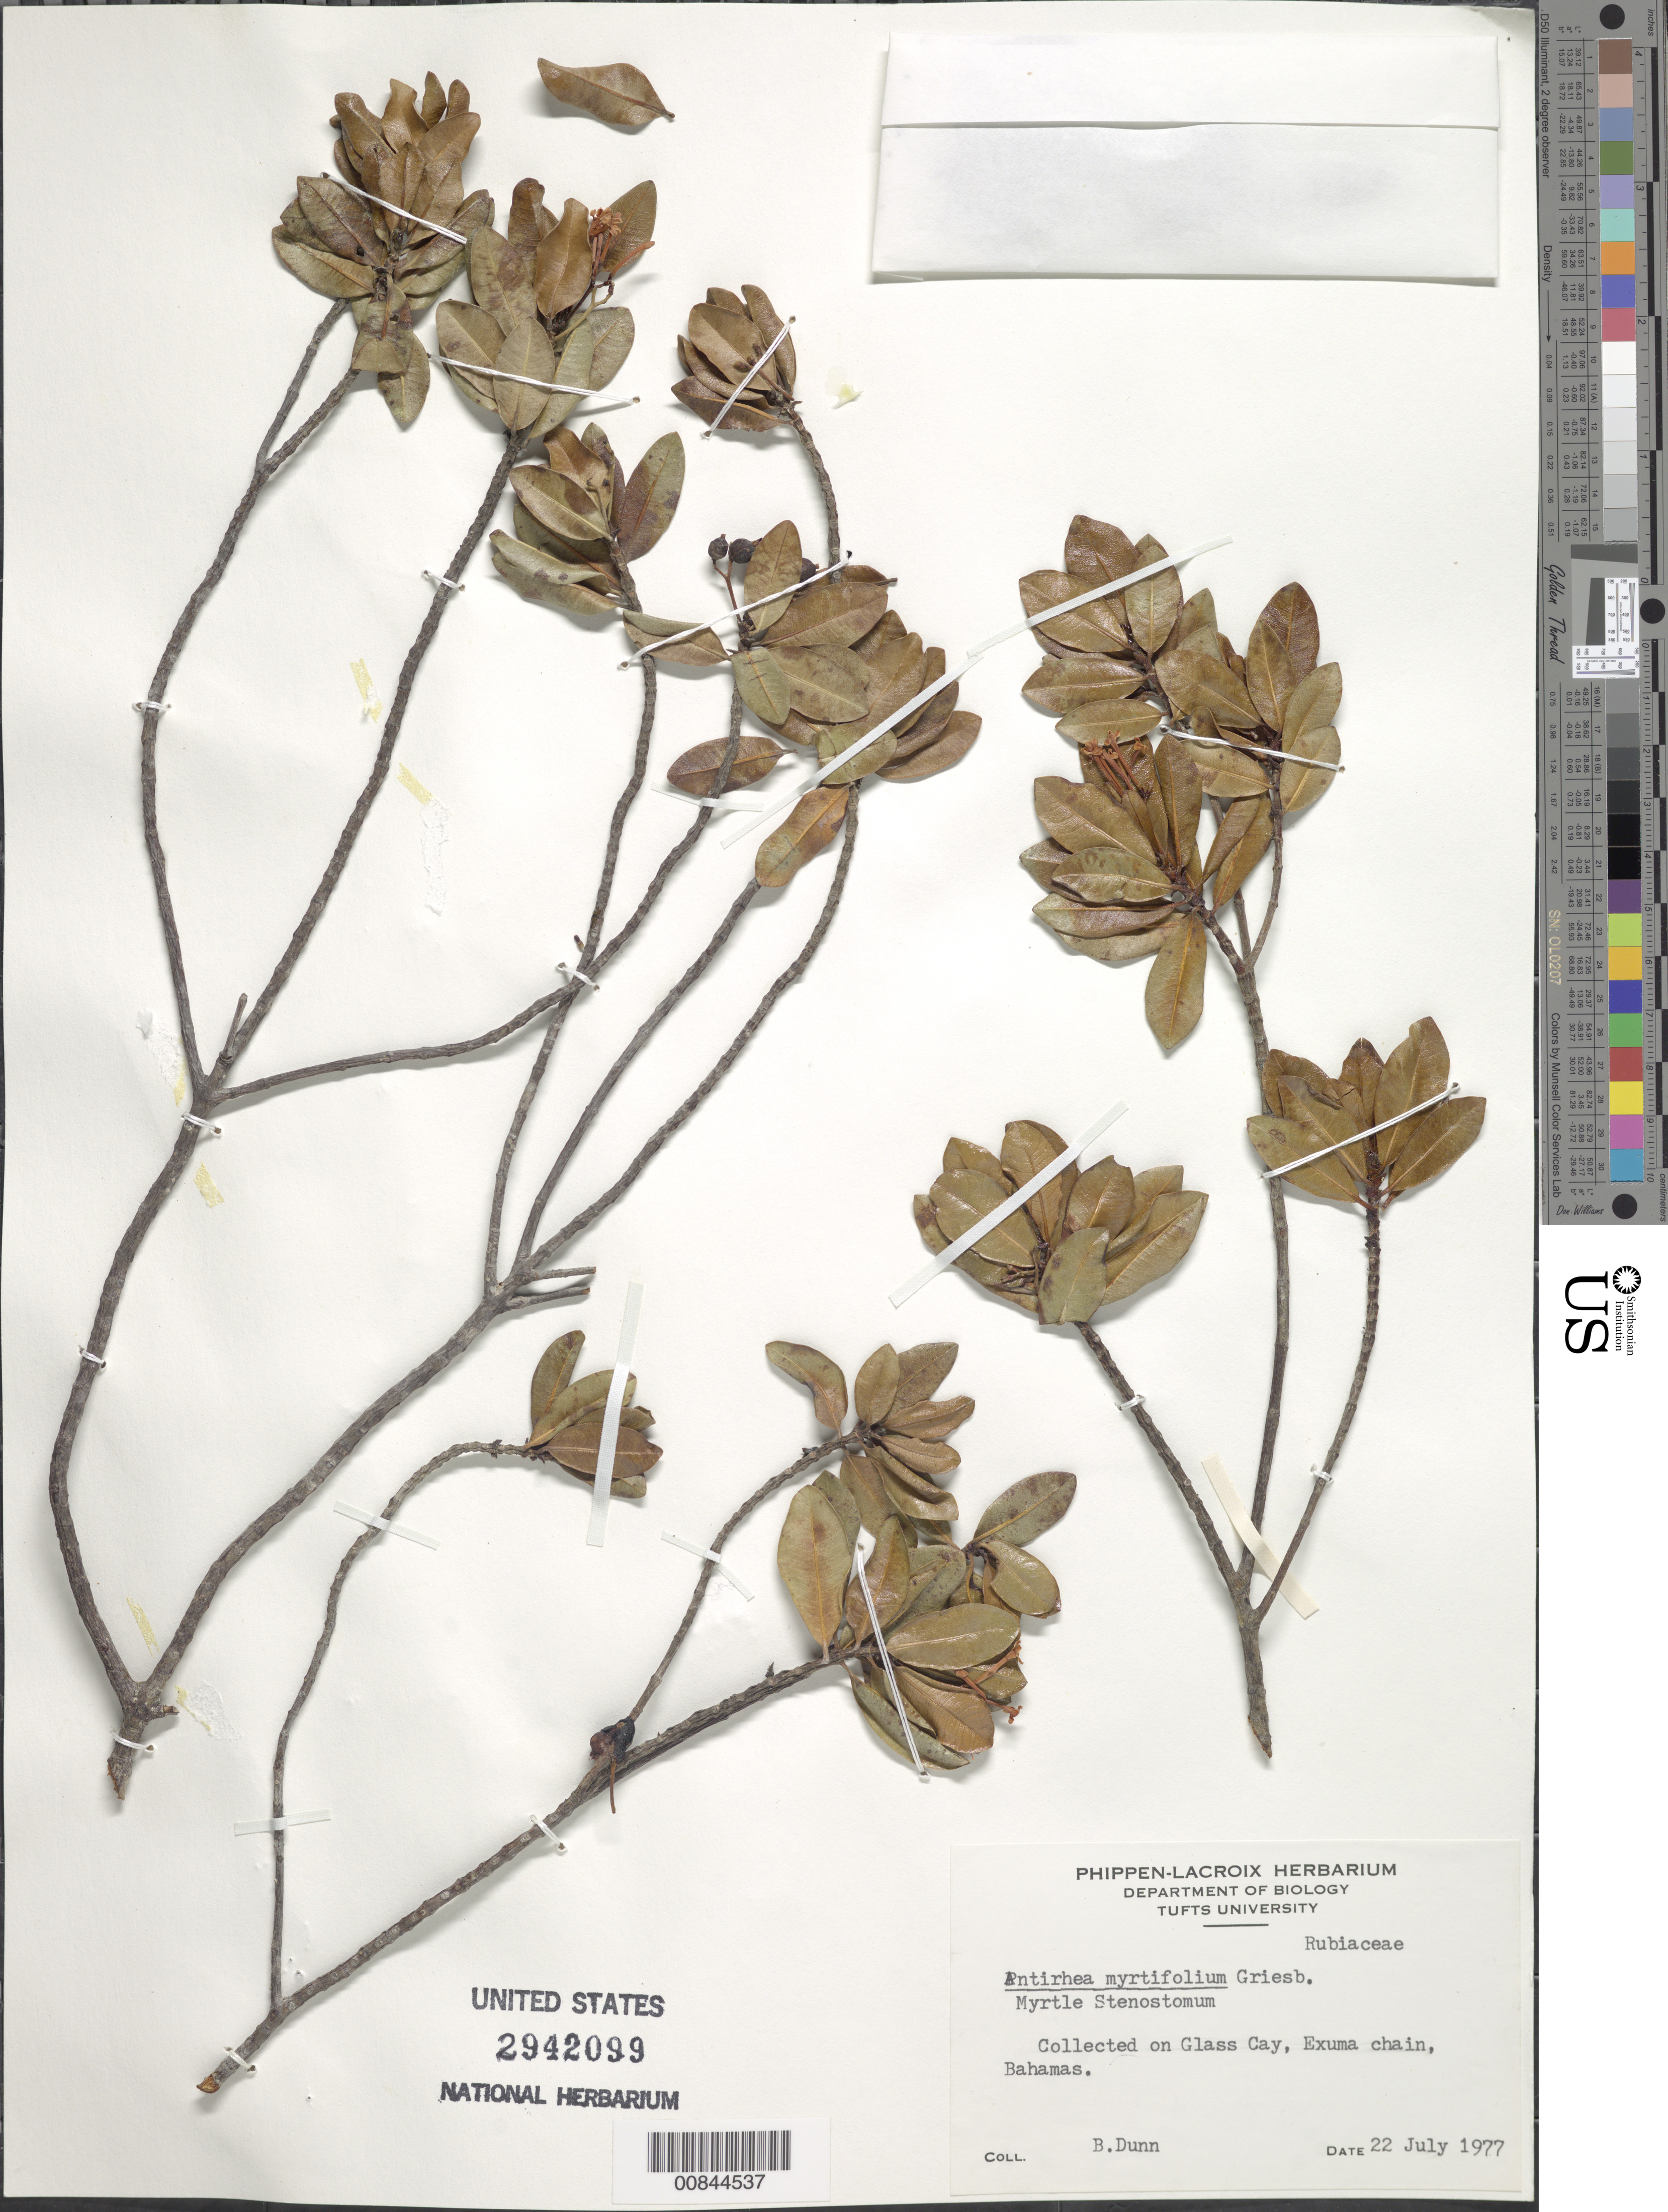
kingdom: Plantae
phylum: Tracheophyta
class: Magnoliopsida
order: Gentianales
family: Rubiaceae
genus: Stenostomum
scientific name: Stenostomum myrtifolium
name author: Griseb.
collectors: B. Dunn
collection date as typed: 22 Jul 1977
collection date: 1977-07-22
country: Bahamas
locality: Glass Cay, Exuma chain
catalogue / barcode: US 2942099